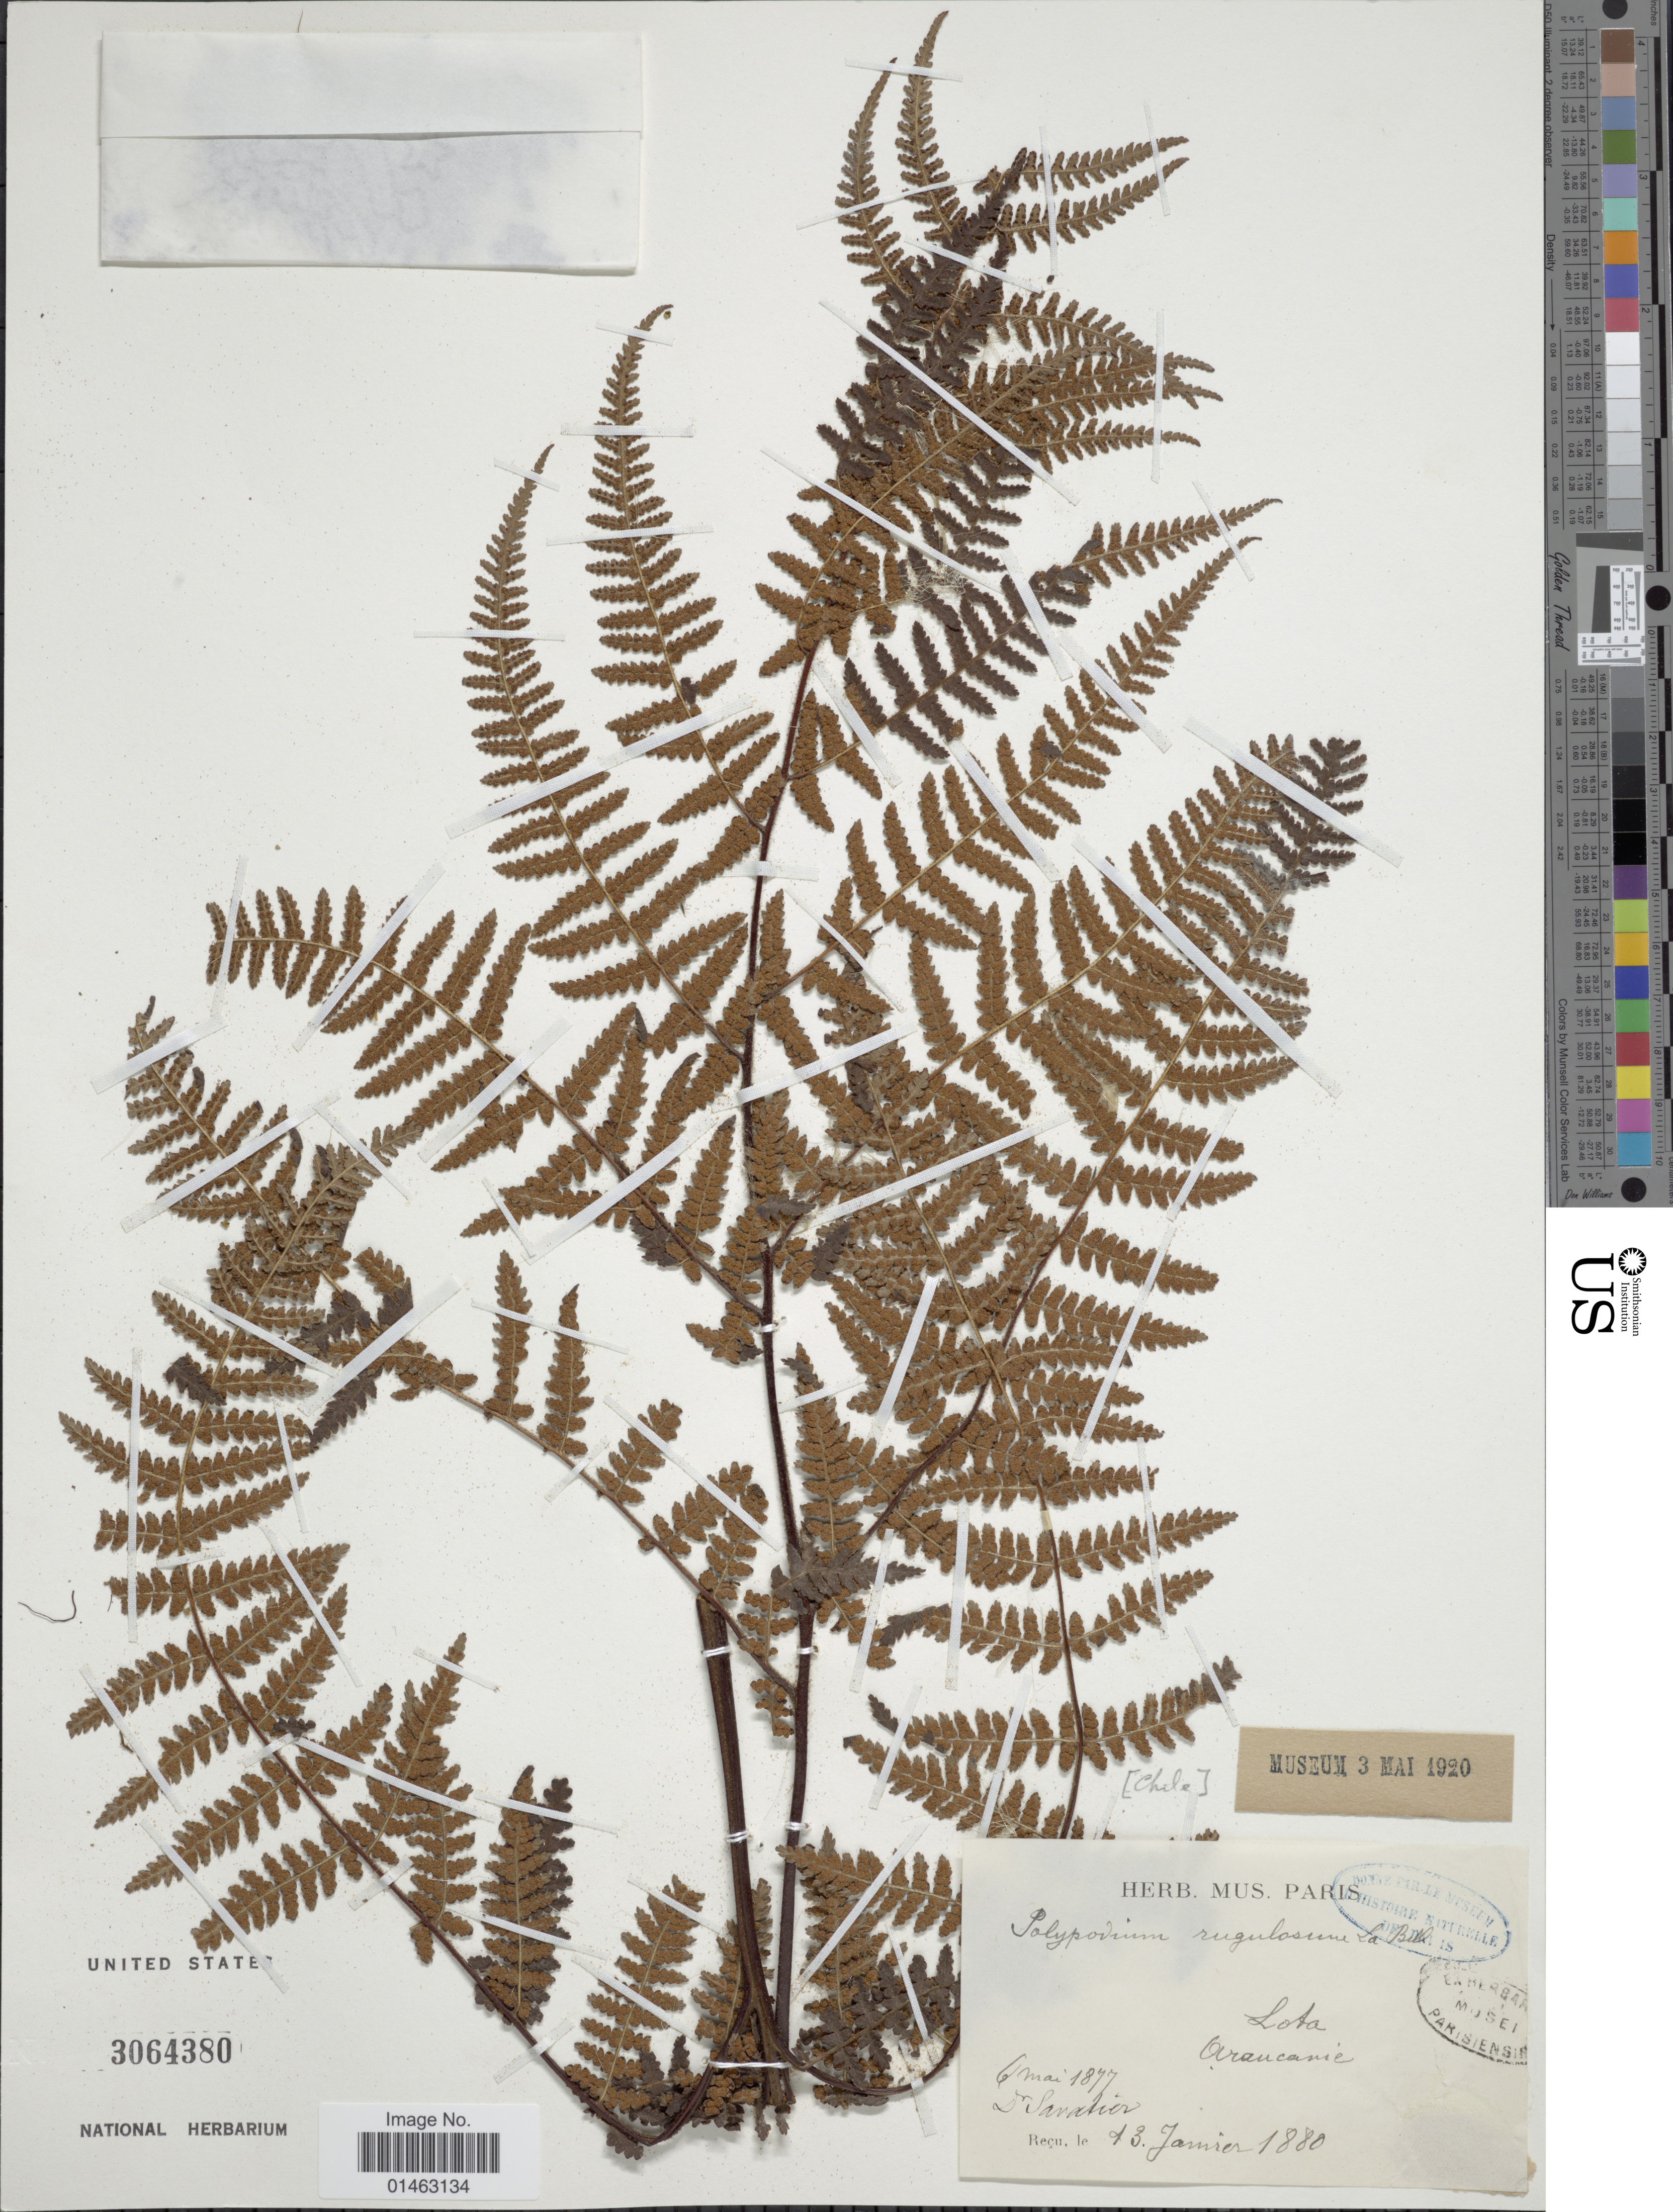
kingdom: Plantae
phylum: Tracheophyta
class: Polypodiopsida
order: Polypodiales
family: Dennstaedtiaceae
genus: Hypolepis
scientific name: Hypolepis rugosula var. poeppigii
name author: C. Chr. ex Skottsb.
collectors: Savatier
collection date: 1877-05-06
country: Chile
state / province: Bio-Bío (VIII)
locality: Lota, Araucania.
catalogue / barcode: US 3064380